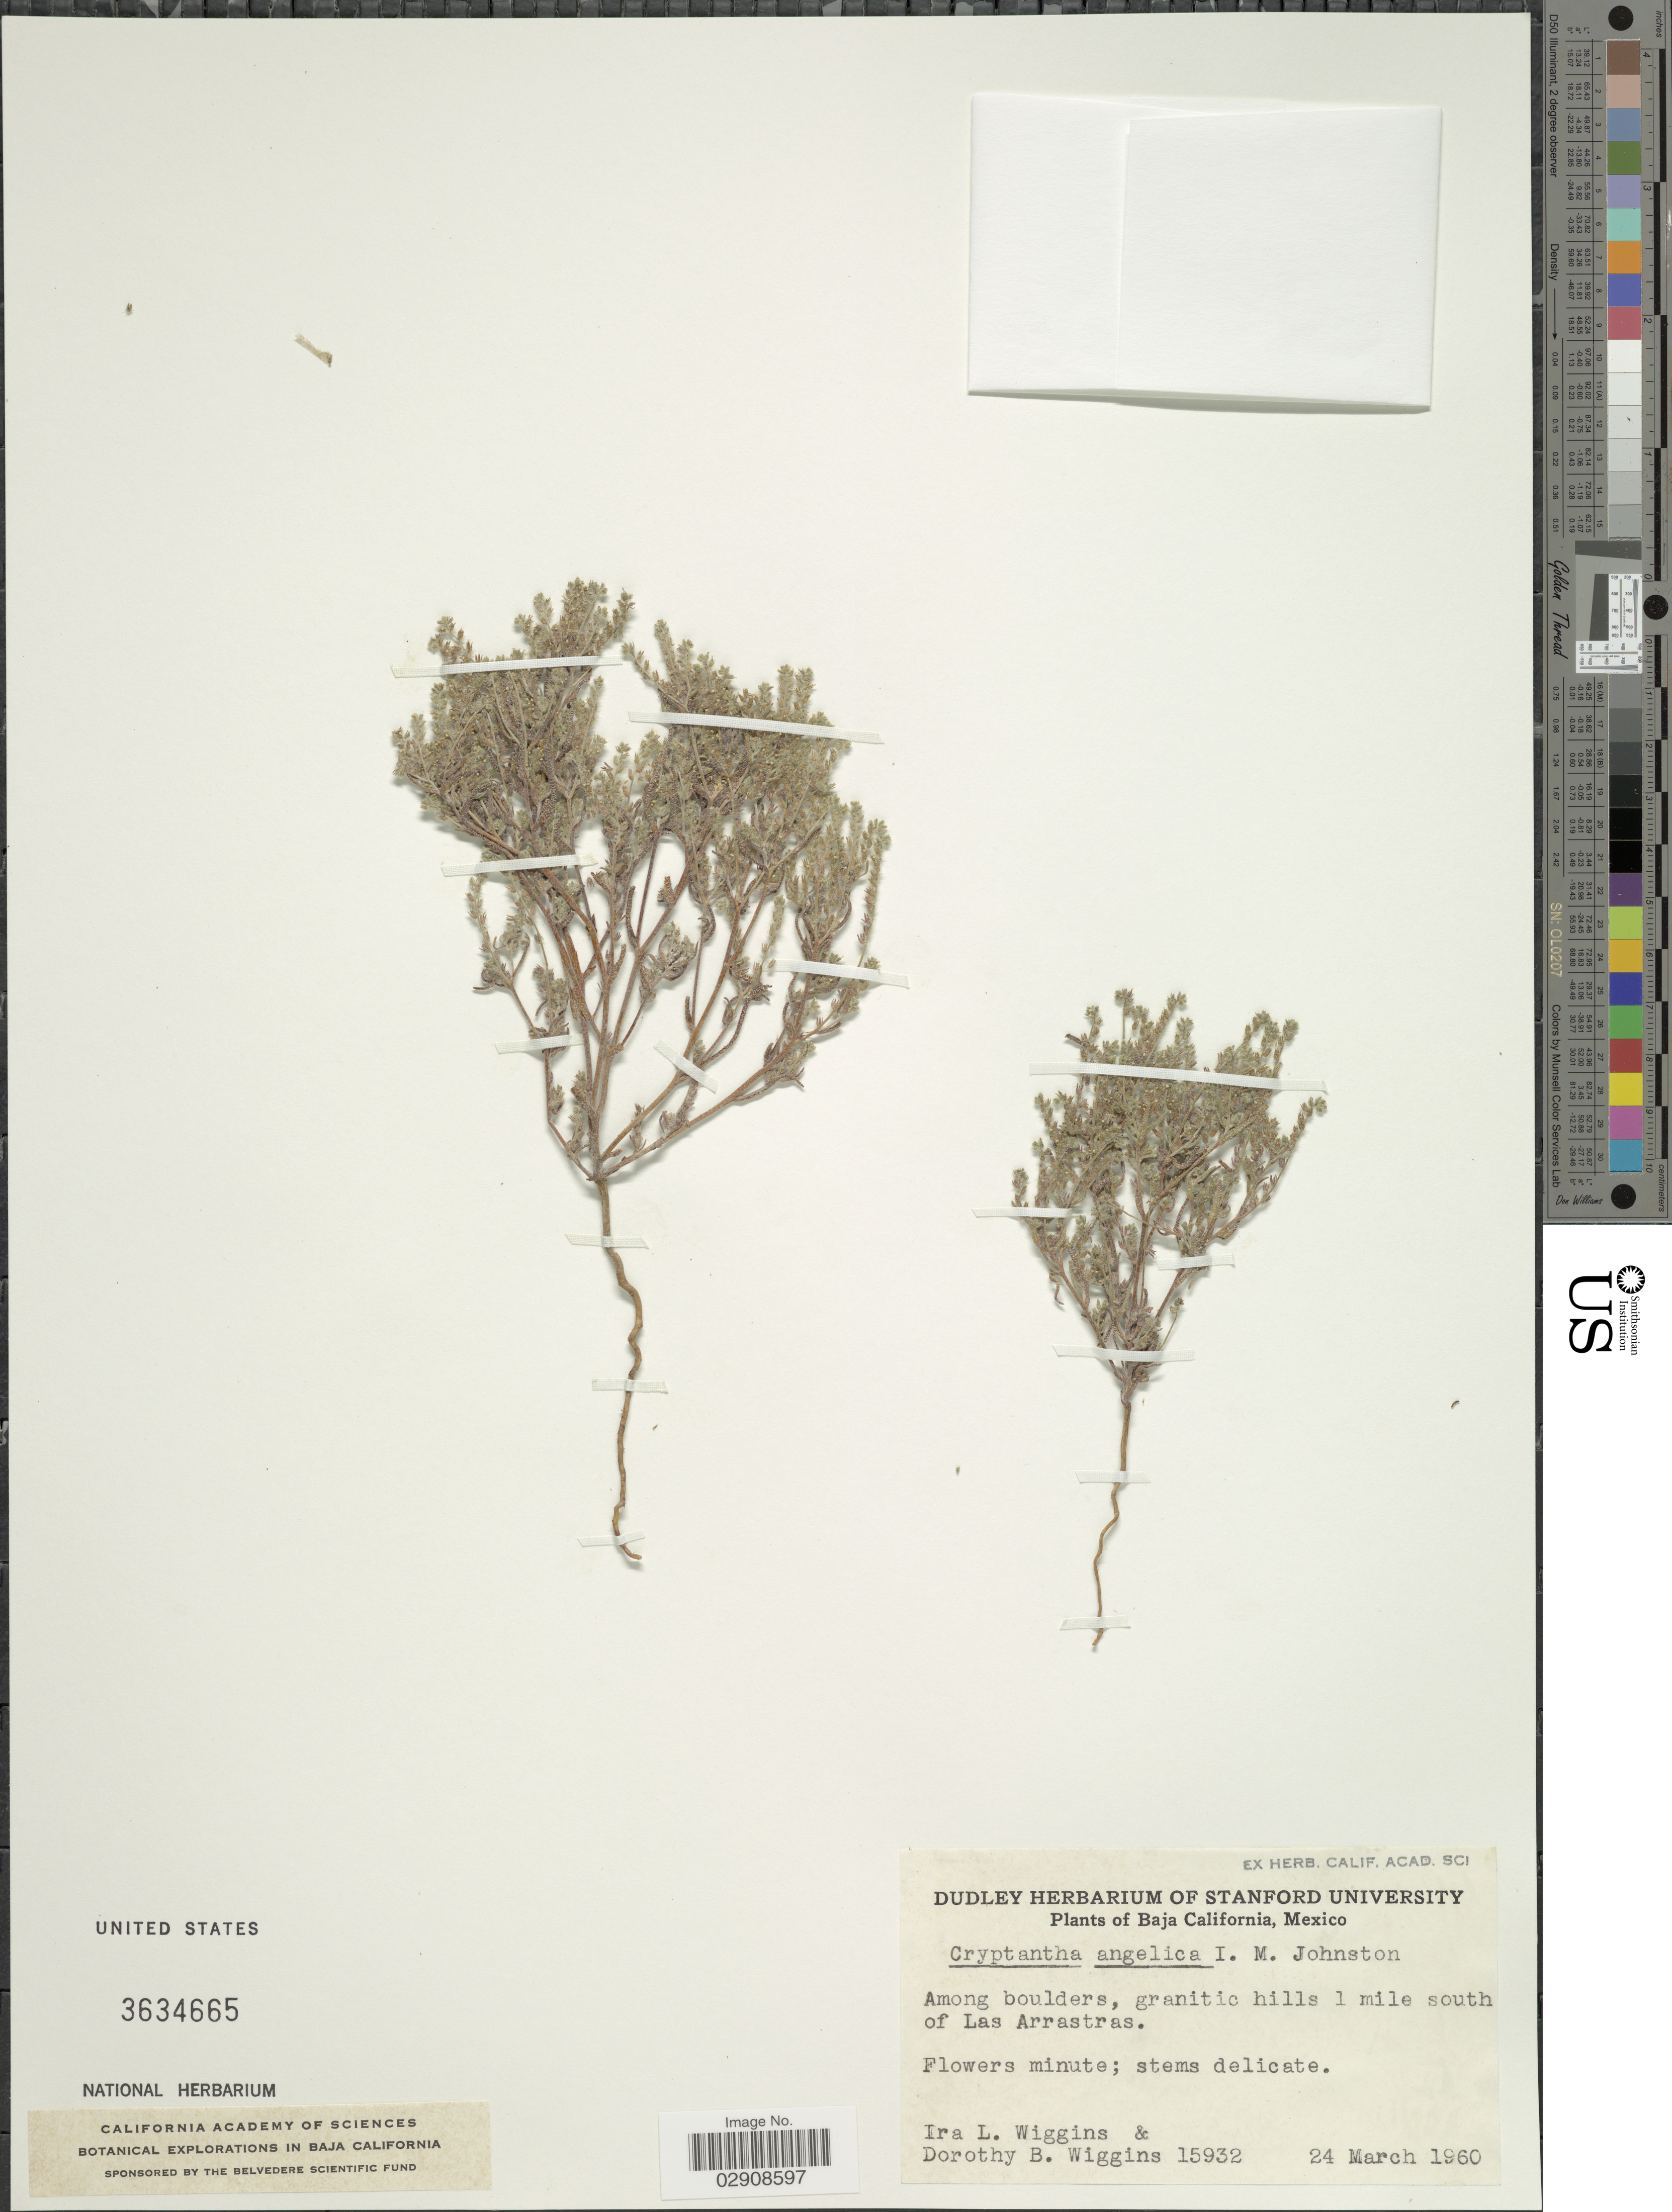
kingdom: Plantae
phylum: Tracheophyta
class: Magnoliopsida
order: Boraginales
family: Boraginaceae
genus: Cryptantha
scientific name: Cryptantha angelica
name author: I.M. Johnst.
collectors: I. L. Wiggins & D. B. Wiggins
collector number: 15932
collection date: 1960-03-24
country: Mexico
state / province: Baja California Norte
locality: Among boulders, granitic hills 1 mile south of Las Arrastras.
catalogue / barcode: US 3634665